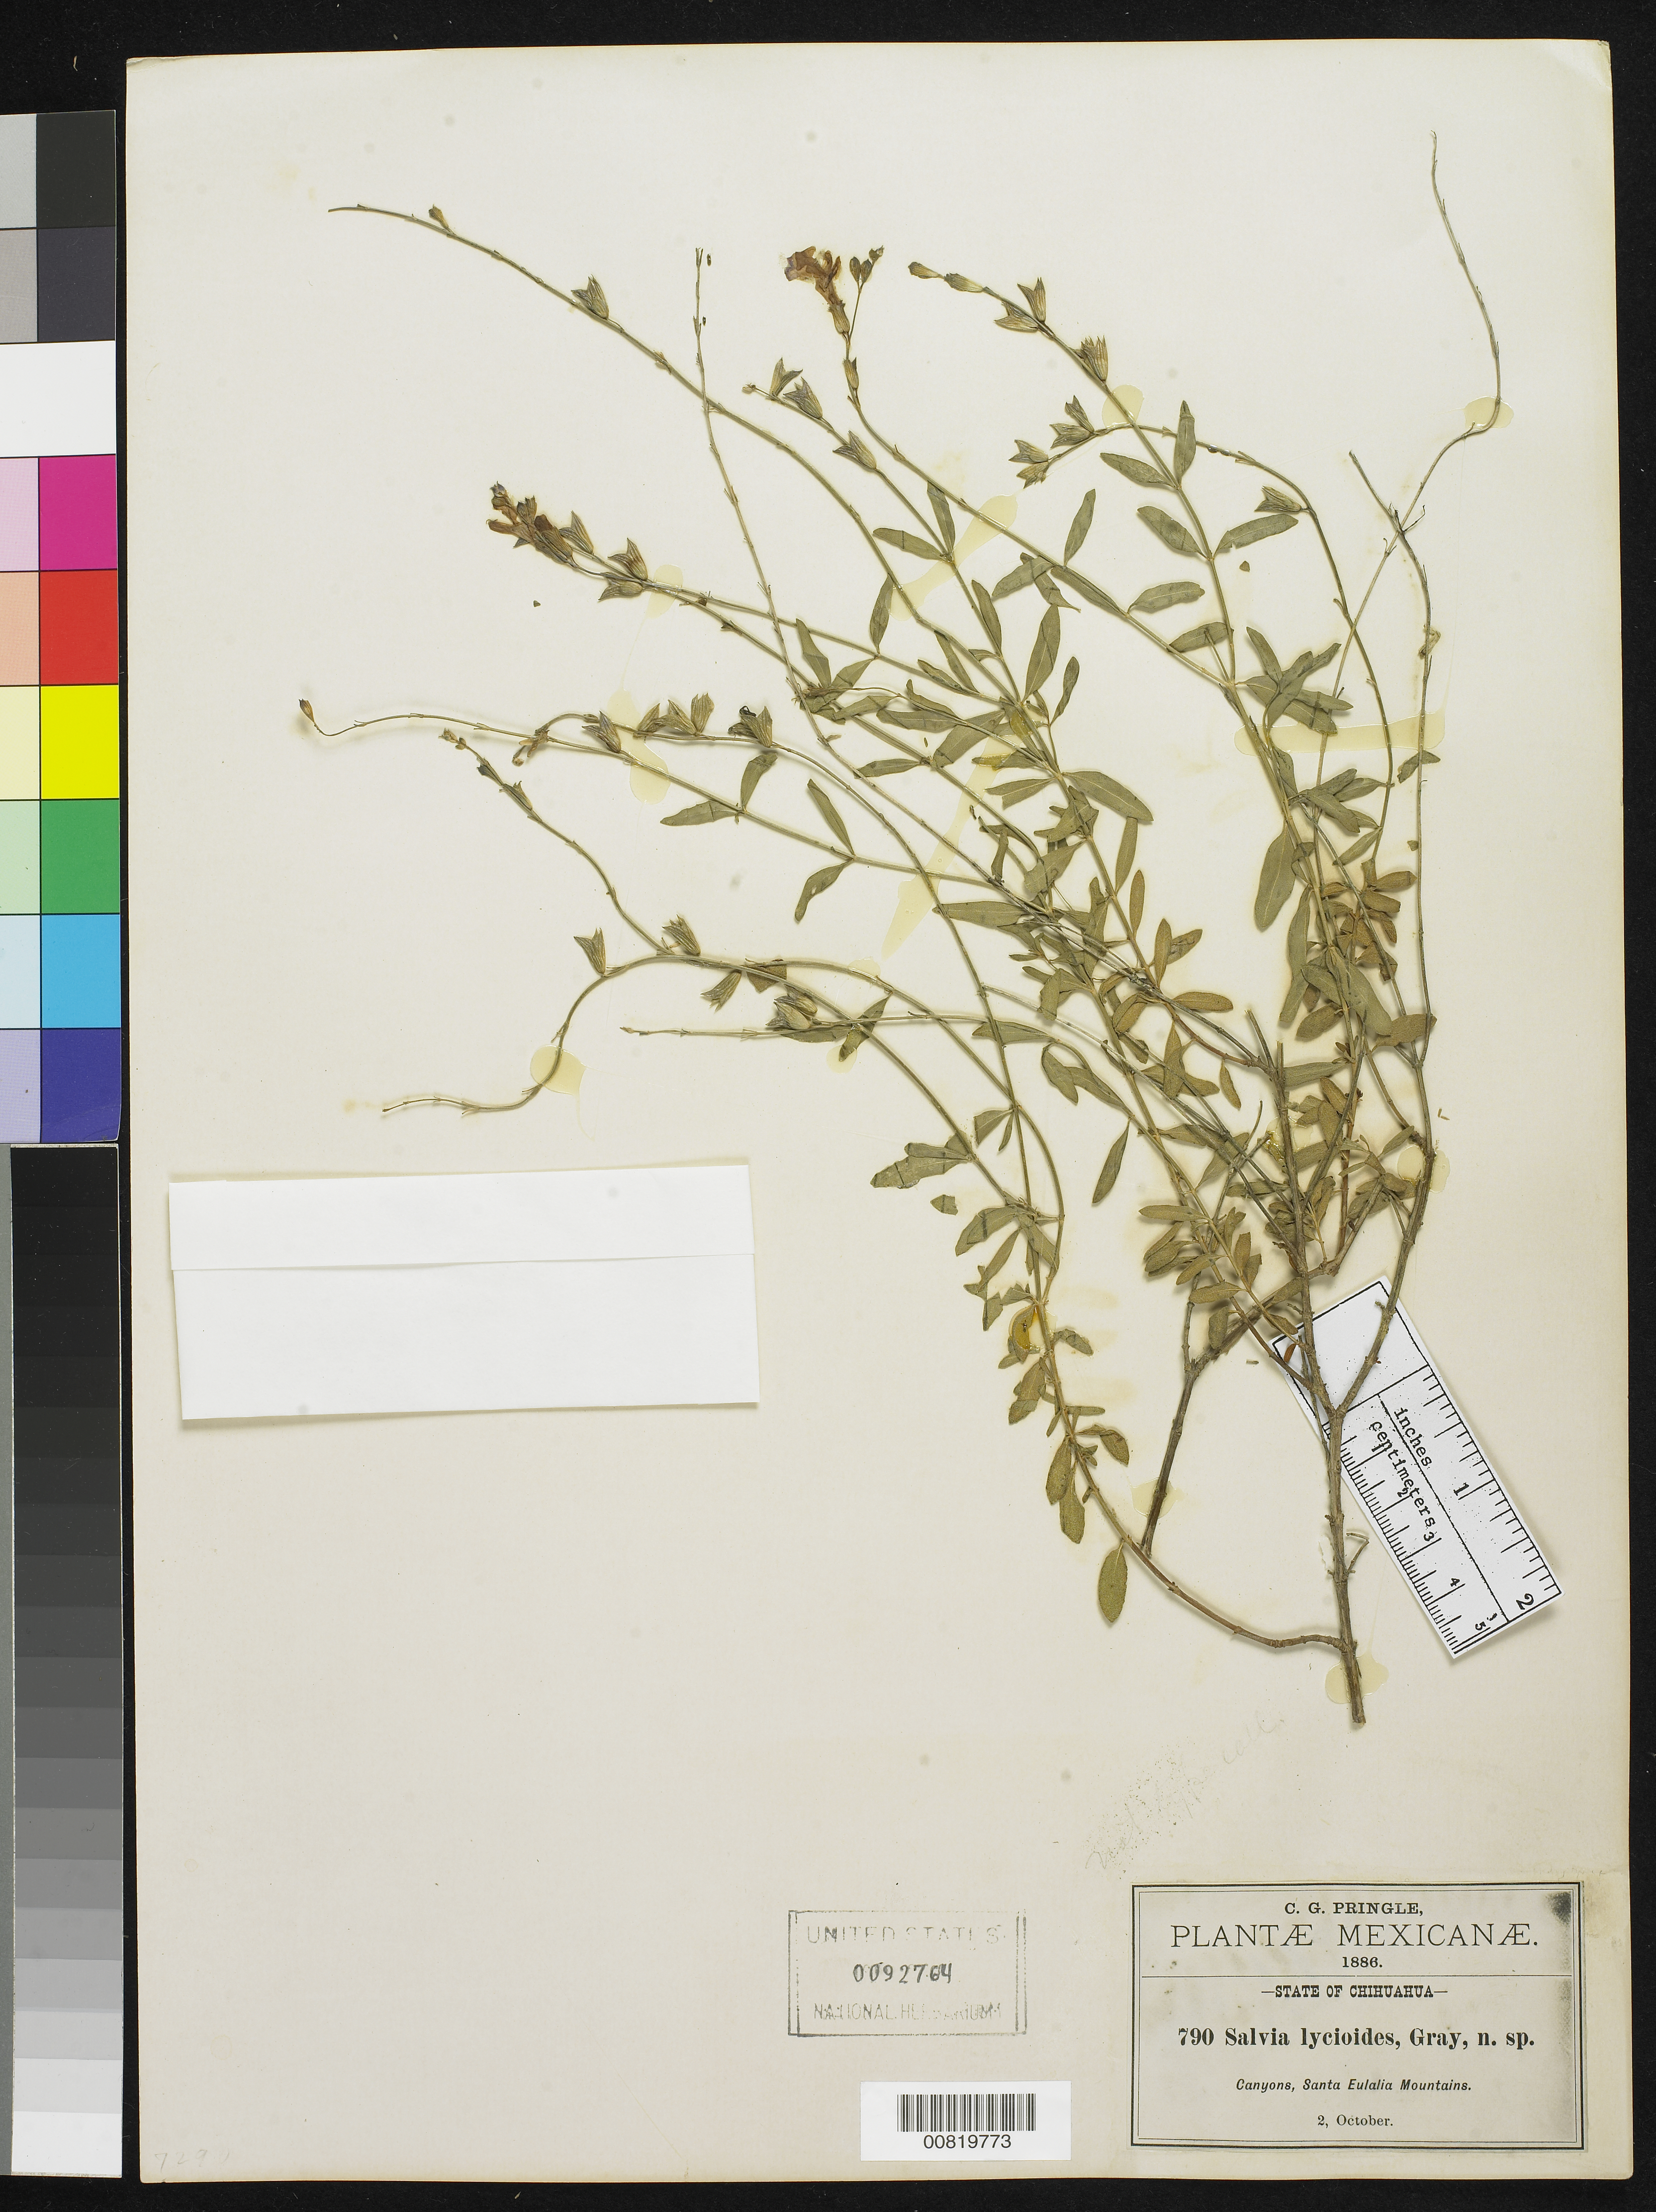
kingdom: Plantae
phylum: Tracheophyta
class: Magnoliopsida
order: Lamiales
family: Lamiaceae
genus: Salvia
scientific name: Salvia lycioides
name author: A. Gray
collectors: C. G. Pringle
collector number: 790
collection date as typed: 02 Oct 1886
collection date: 1886-10-02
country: Mexico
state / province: Chihuahua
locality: Canyons, Santa Eulalia Mountains, Chihuahua.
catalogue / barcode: US 92764